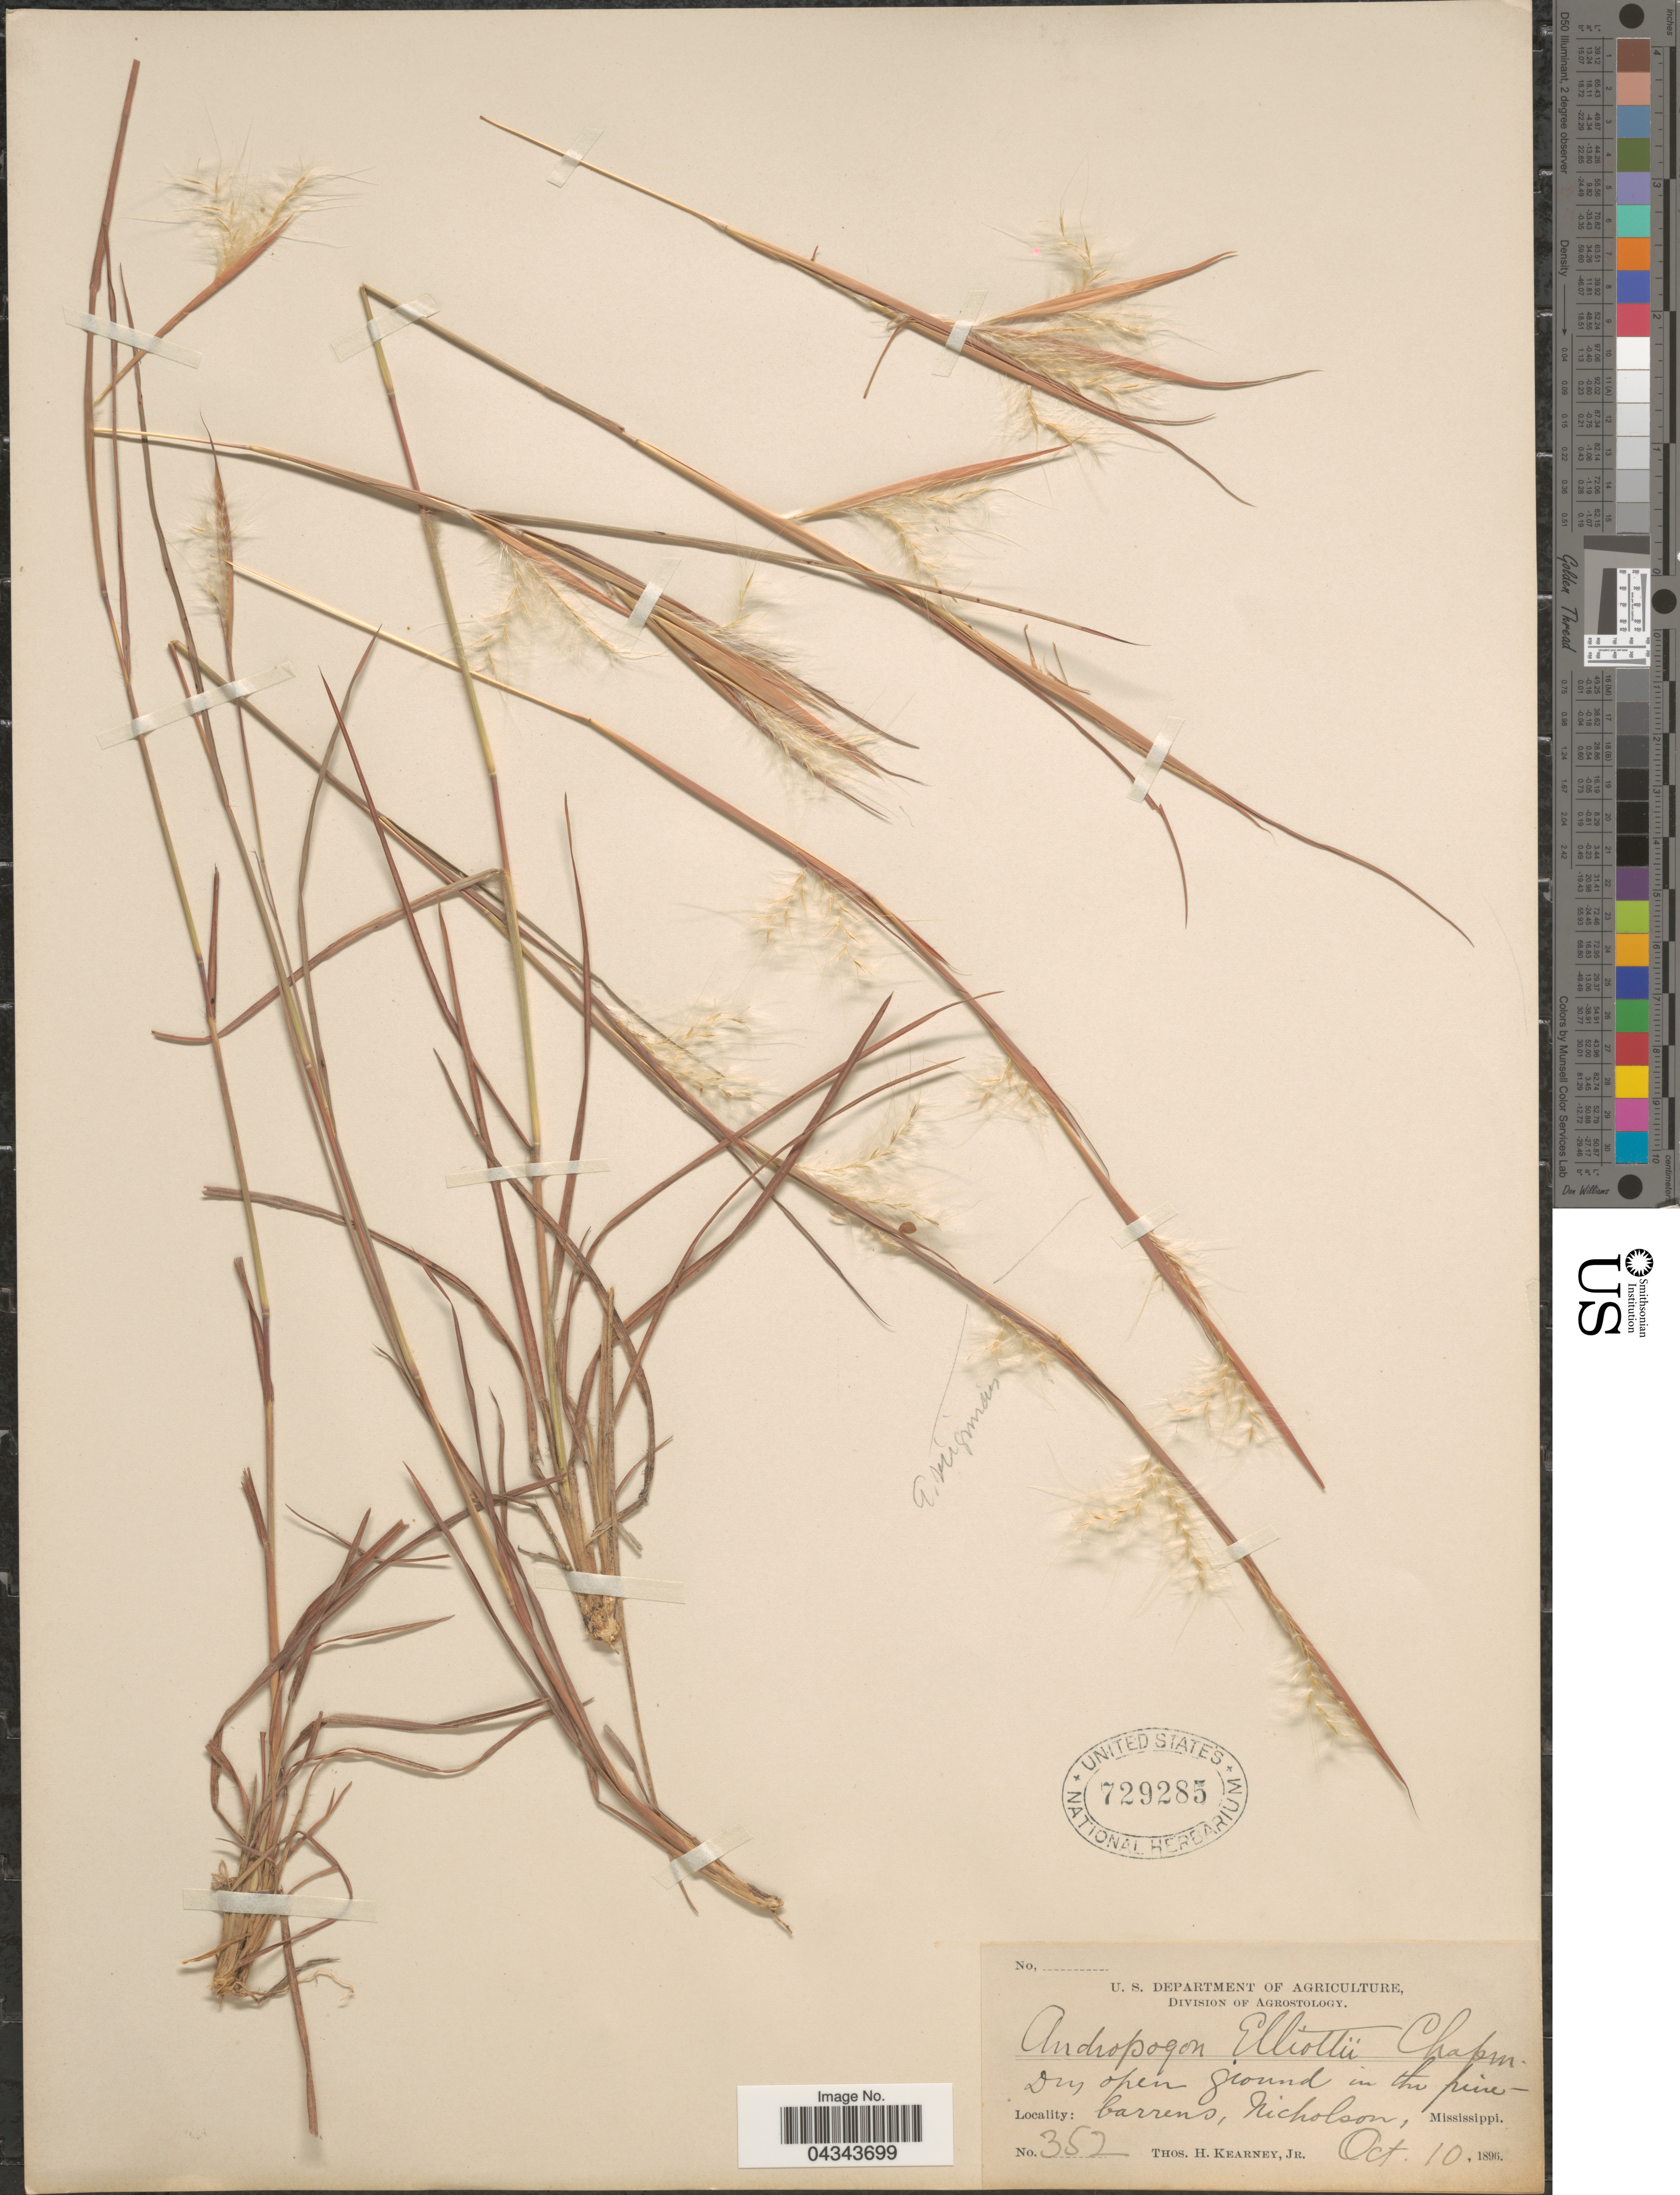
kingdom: Plantae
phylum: Tracheophyta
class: Liliopsida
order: Poales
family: Poaceae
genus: Andropogon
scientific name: Andropogon ternarius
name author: Michx.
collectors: T. H. Kearney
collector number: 352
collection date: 1896-10-10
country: United States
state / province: Mississippi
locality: Nicholson.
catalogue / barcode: US 729285